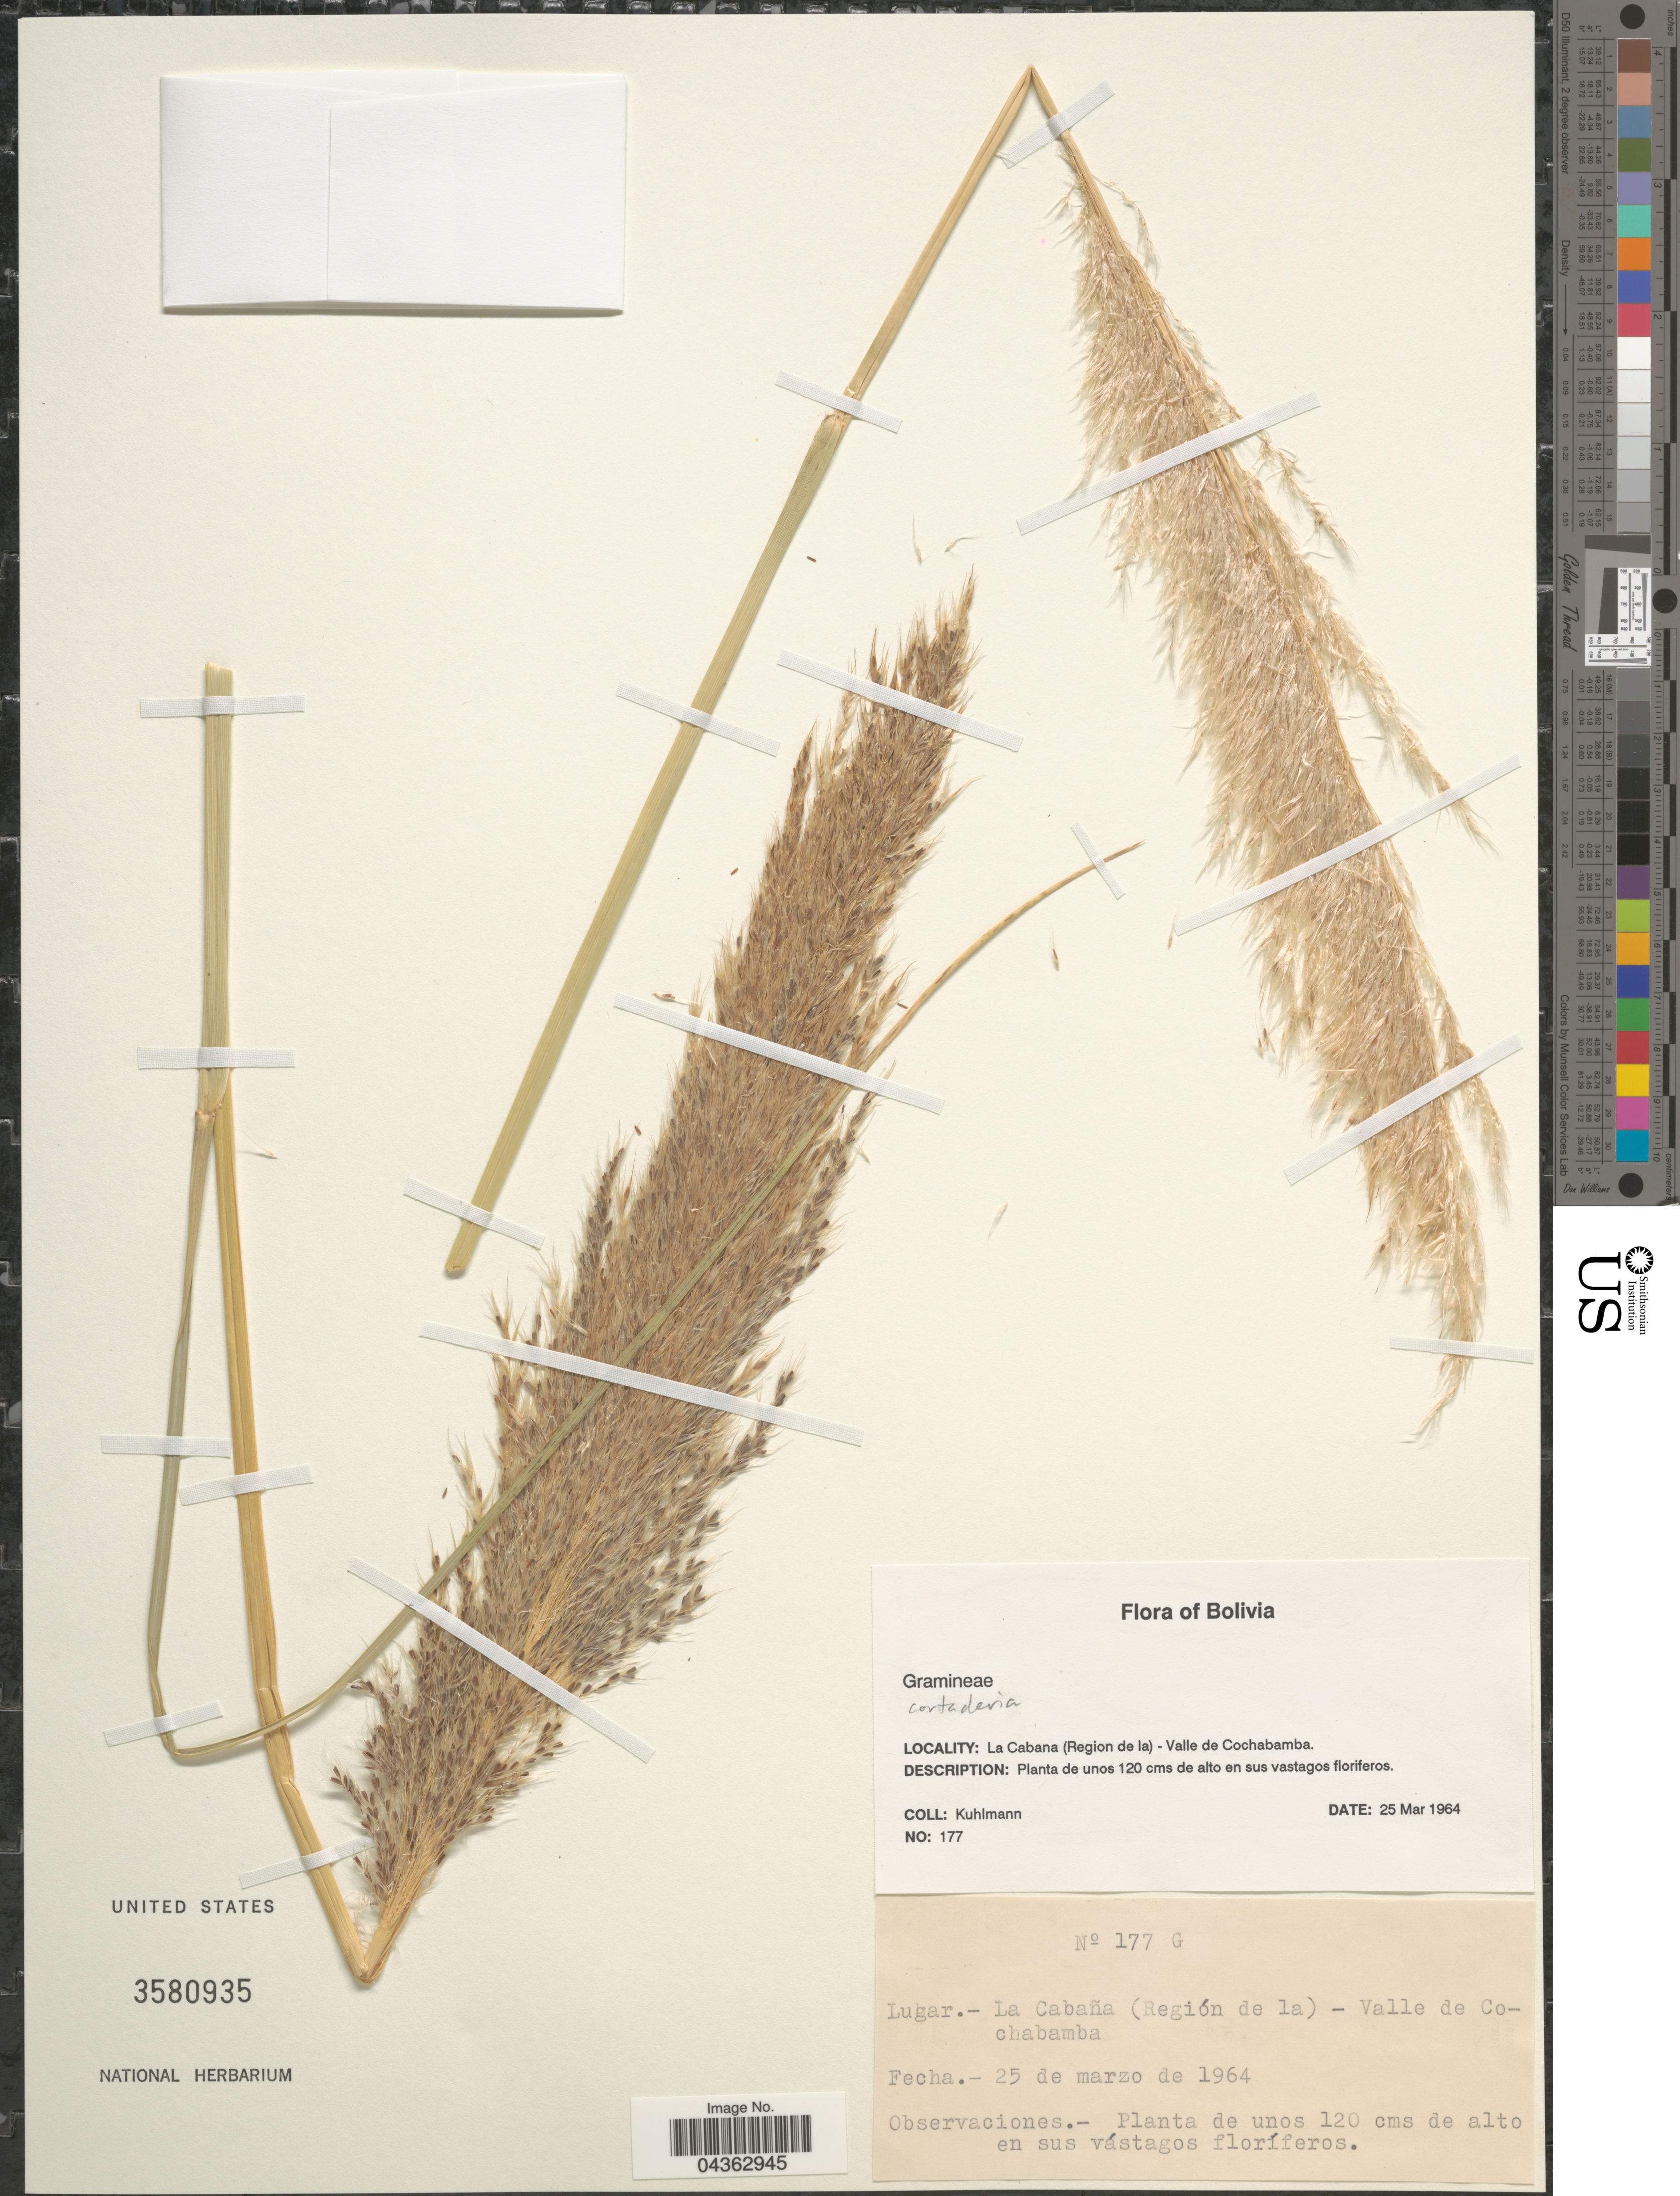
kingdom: Plantae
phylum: Tracheophyta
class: Liliopsida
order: Poales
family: Poaceae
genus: Cortaderia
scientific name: Cortaderia sp.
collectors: -- Kuhlmann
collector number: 177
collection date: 1964-03-25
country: Bolivia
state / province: Cochabamba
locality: La Cabana (Region de la) - Valle de Cochabamba.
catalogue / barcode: US 3580935